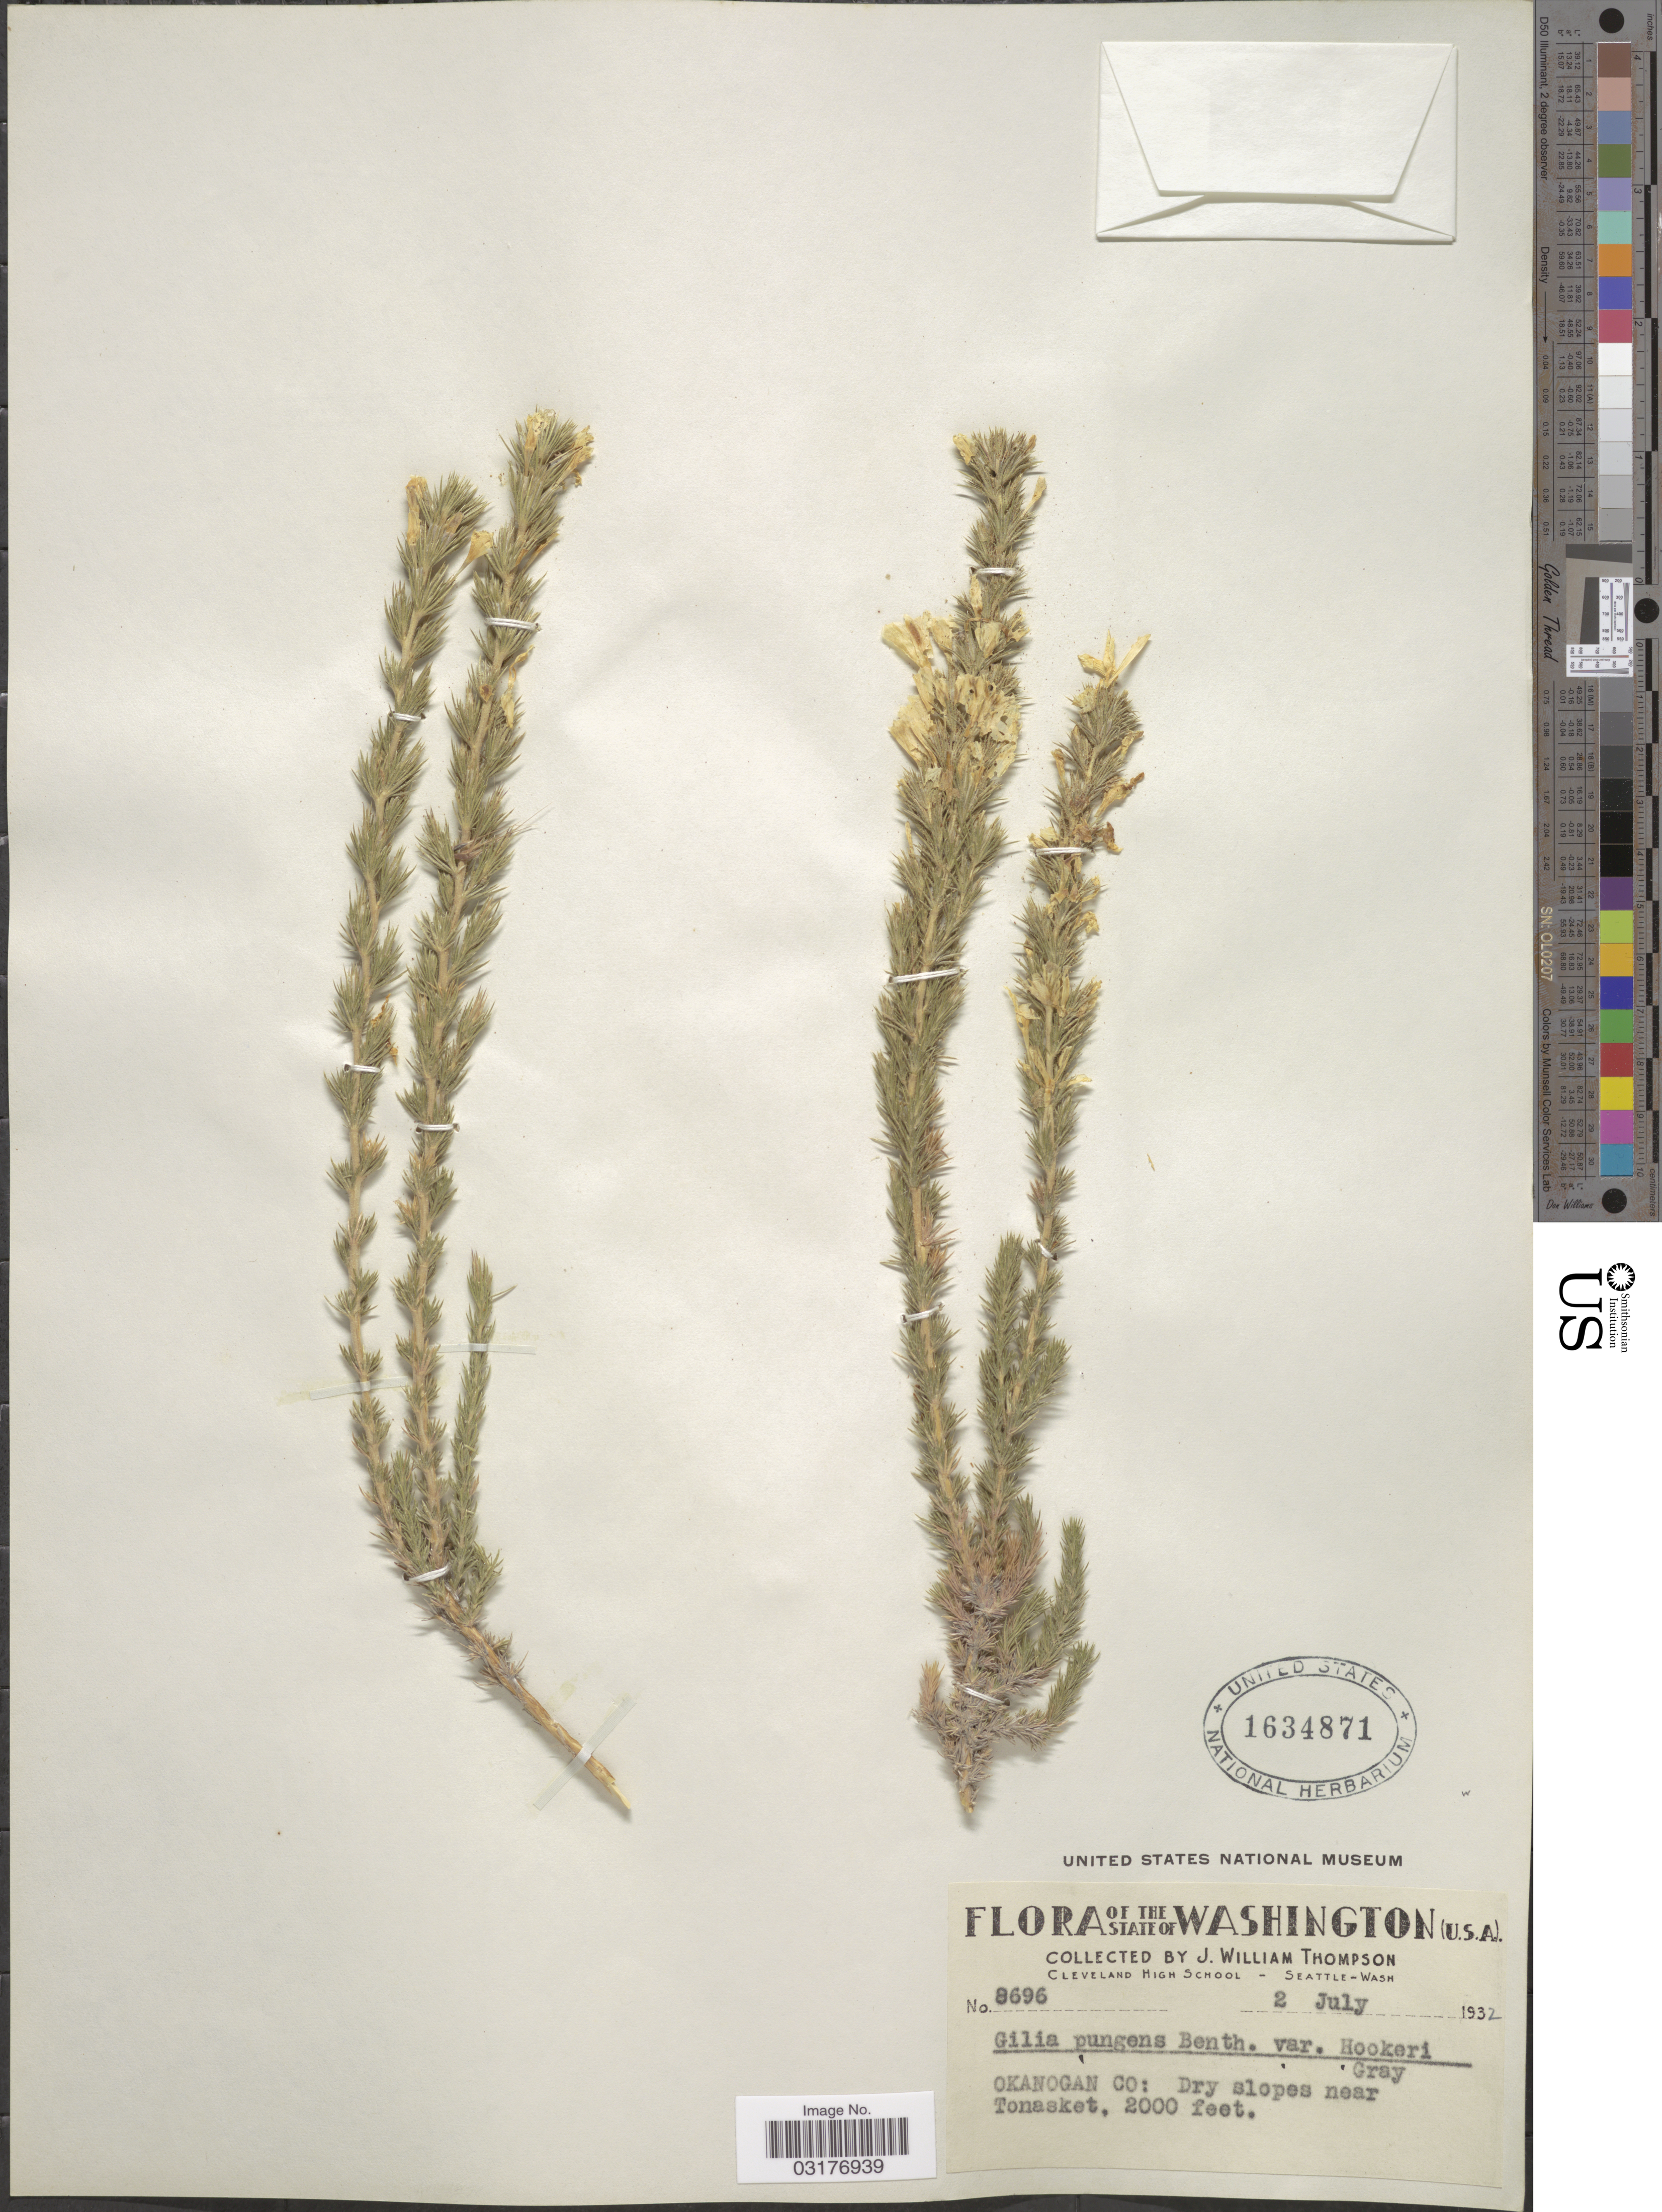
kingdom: Plantae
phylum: Tracheophyta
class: Magnoliopsida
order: Ericales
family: Polemoniaceae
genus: Linanthus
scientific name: Linanthus pungens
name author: (Torr.) J.M. Porter & L.A. Johnson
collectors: J. W. Thompson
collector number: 8696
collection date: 1932-07-02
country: United States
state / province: Washington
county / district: Okanogan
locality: Okanogan Co: near Tonasket.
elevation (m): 610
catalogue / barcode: US 1634871